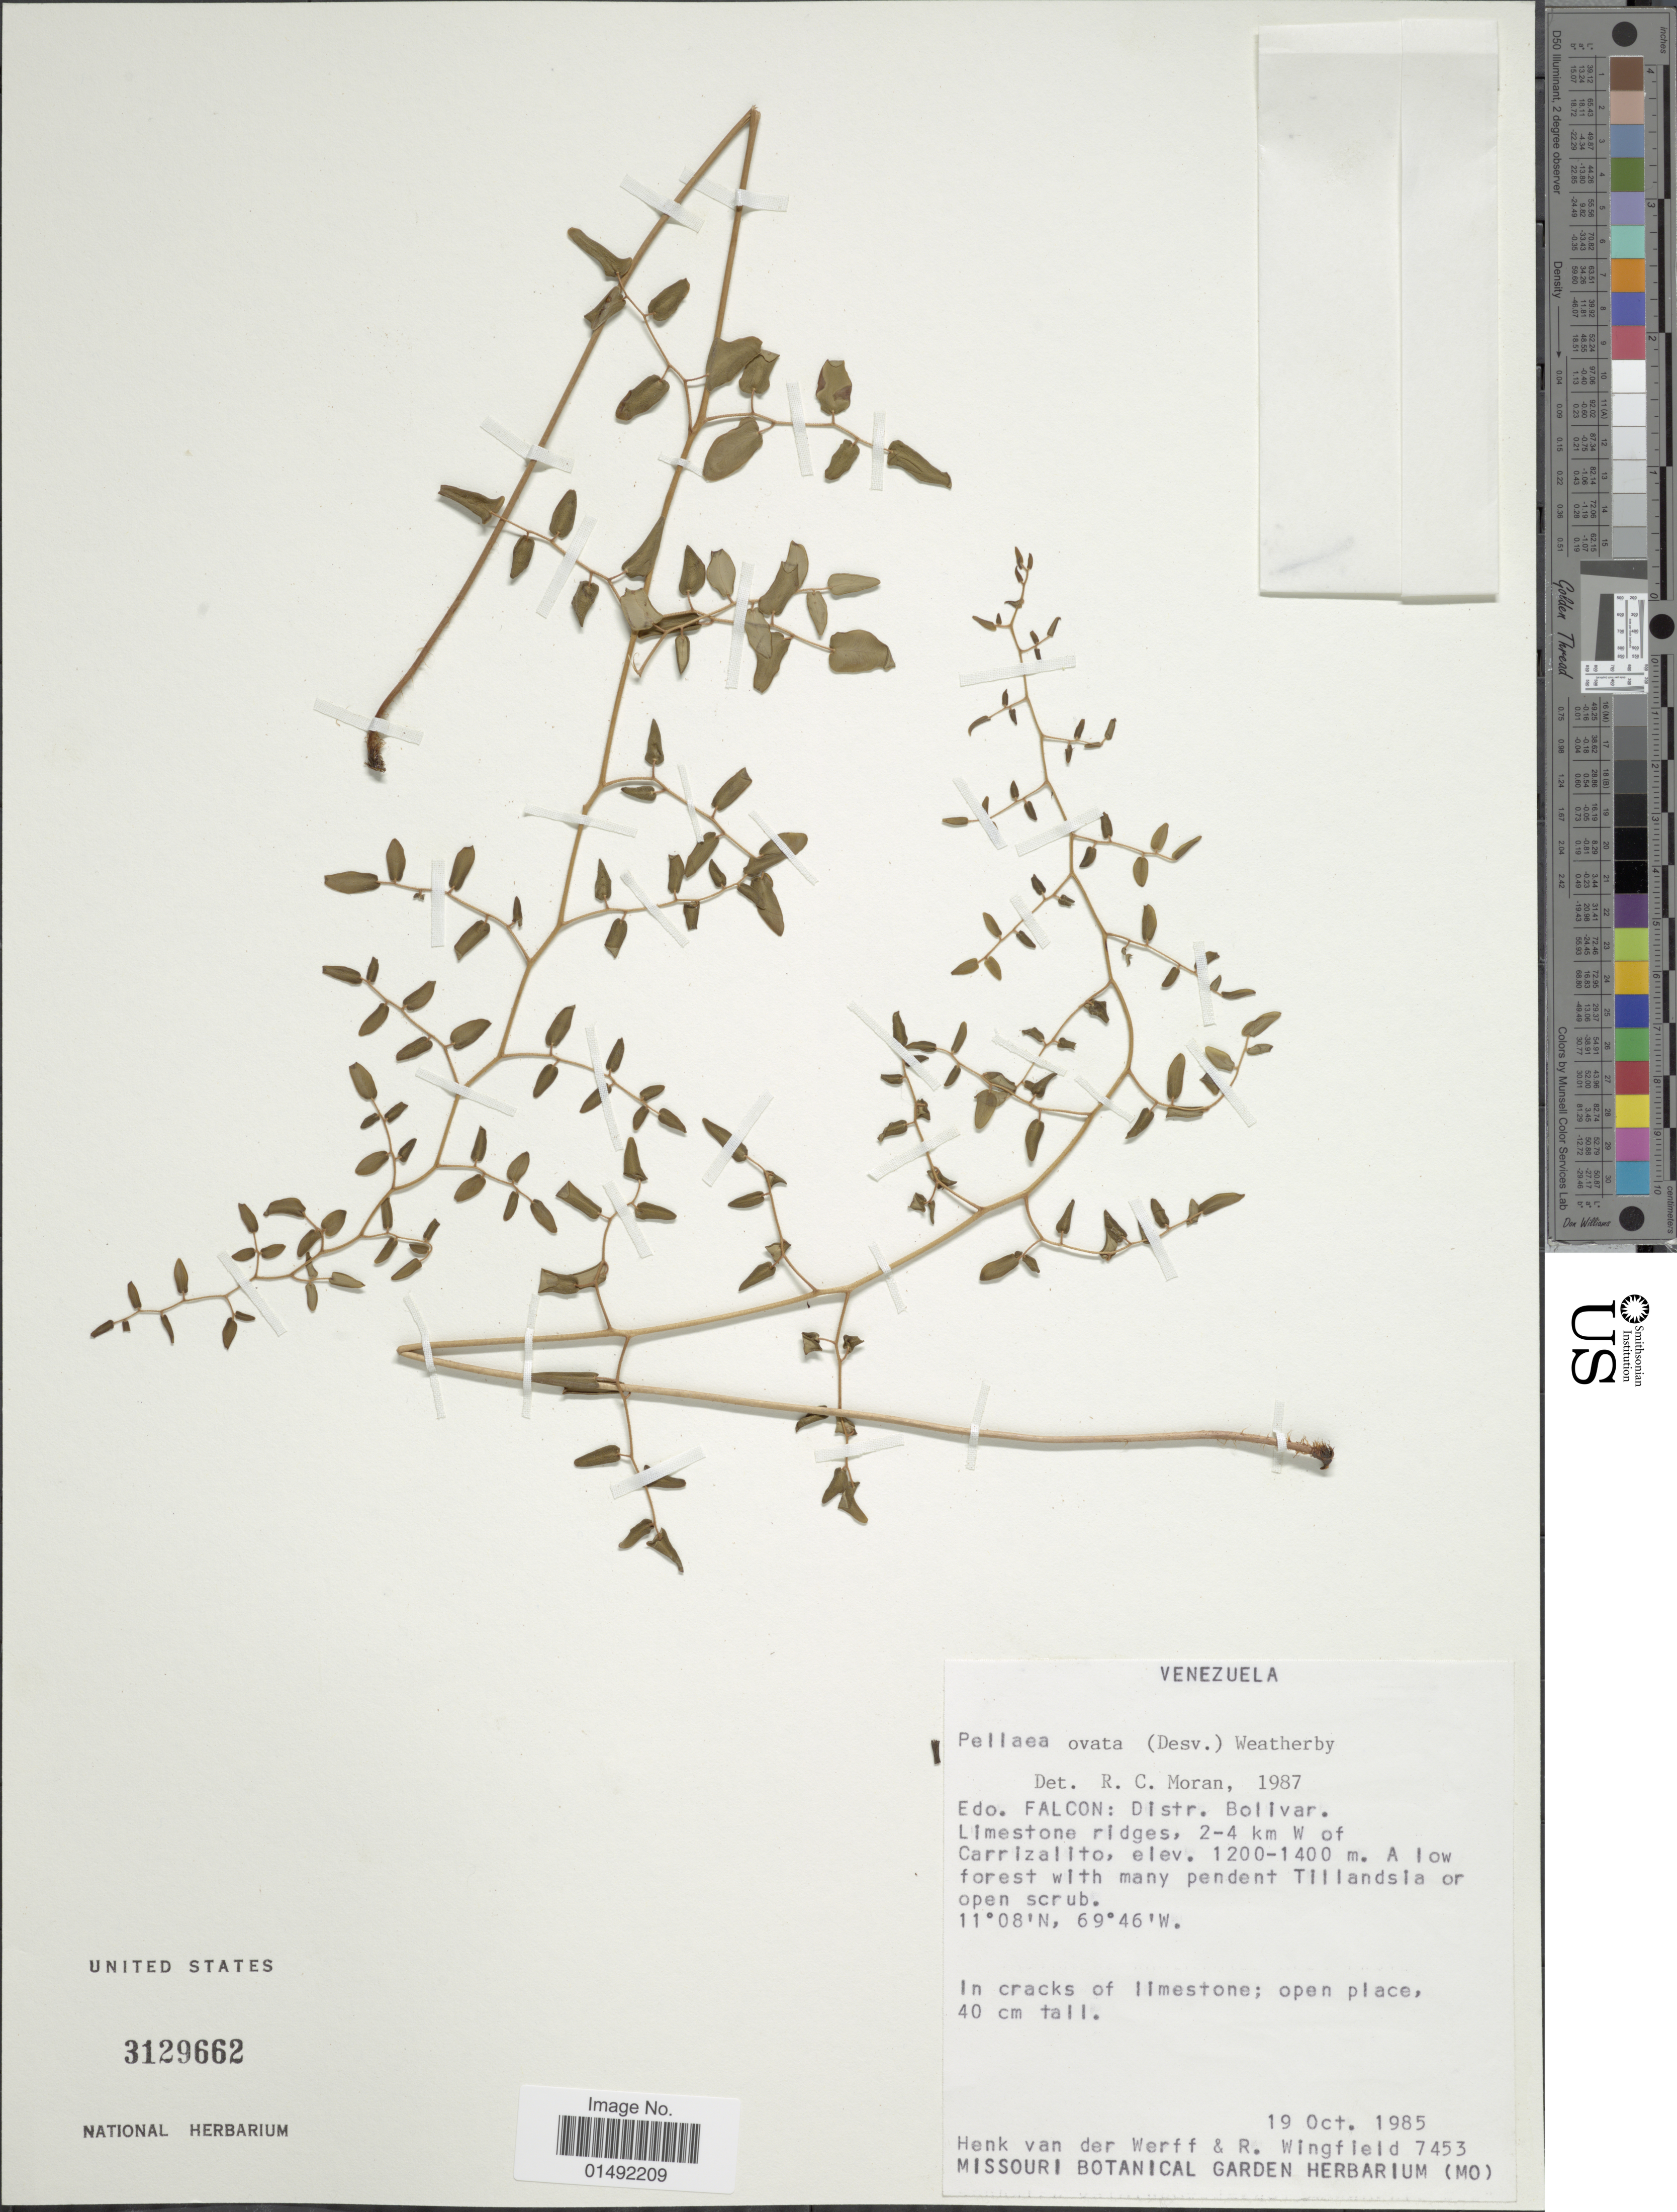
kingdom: Plantae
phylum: Tracheophyta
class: Polypodiopsida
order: Polypodiales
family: Pteridaceae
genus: Pellaea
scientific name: Pellaea ovata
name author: (Desv.) Weath.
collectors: H. van der Werff & R. Wingfield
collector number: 7453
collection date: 1985-10-19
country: Venezuela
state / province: Falcón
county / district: Bolívar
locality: Edo Falcon: Distr. Bolivar. Limestone ridges, 2-4 km W of Carrizalito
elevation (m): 1200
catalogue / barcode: US 3129662